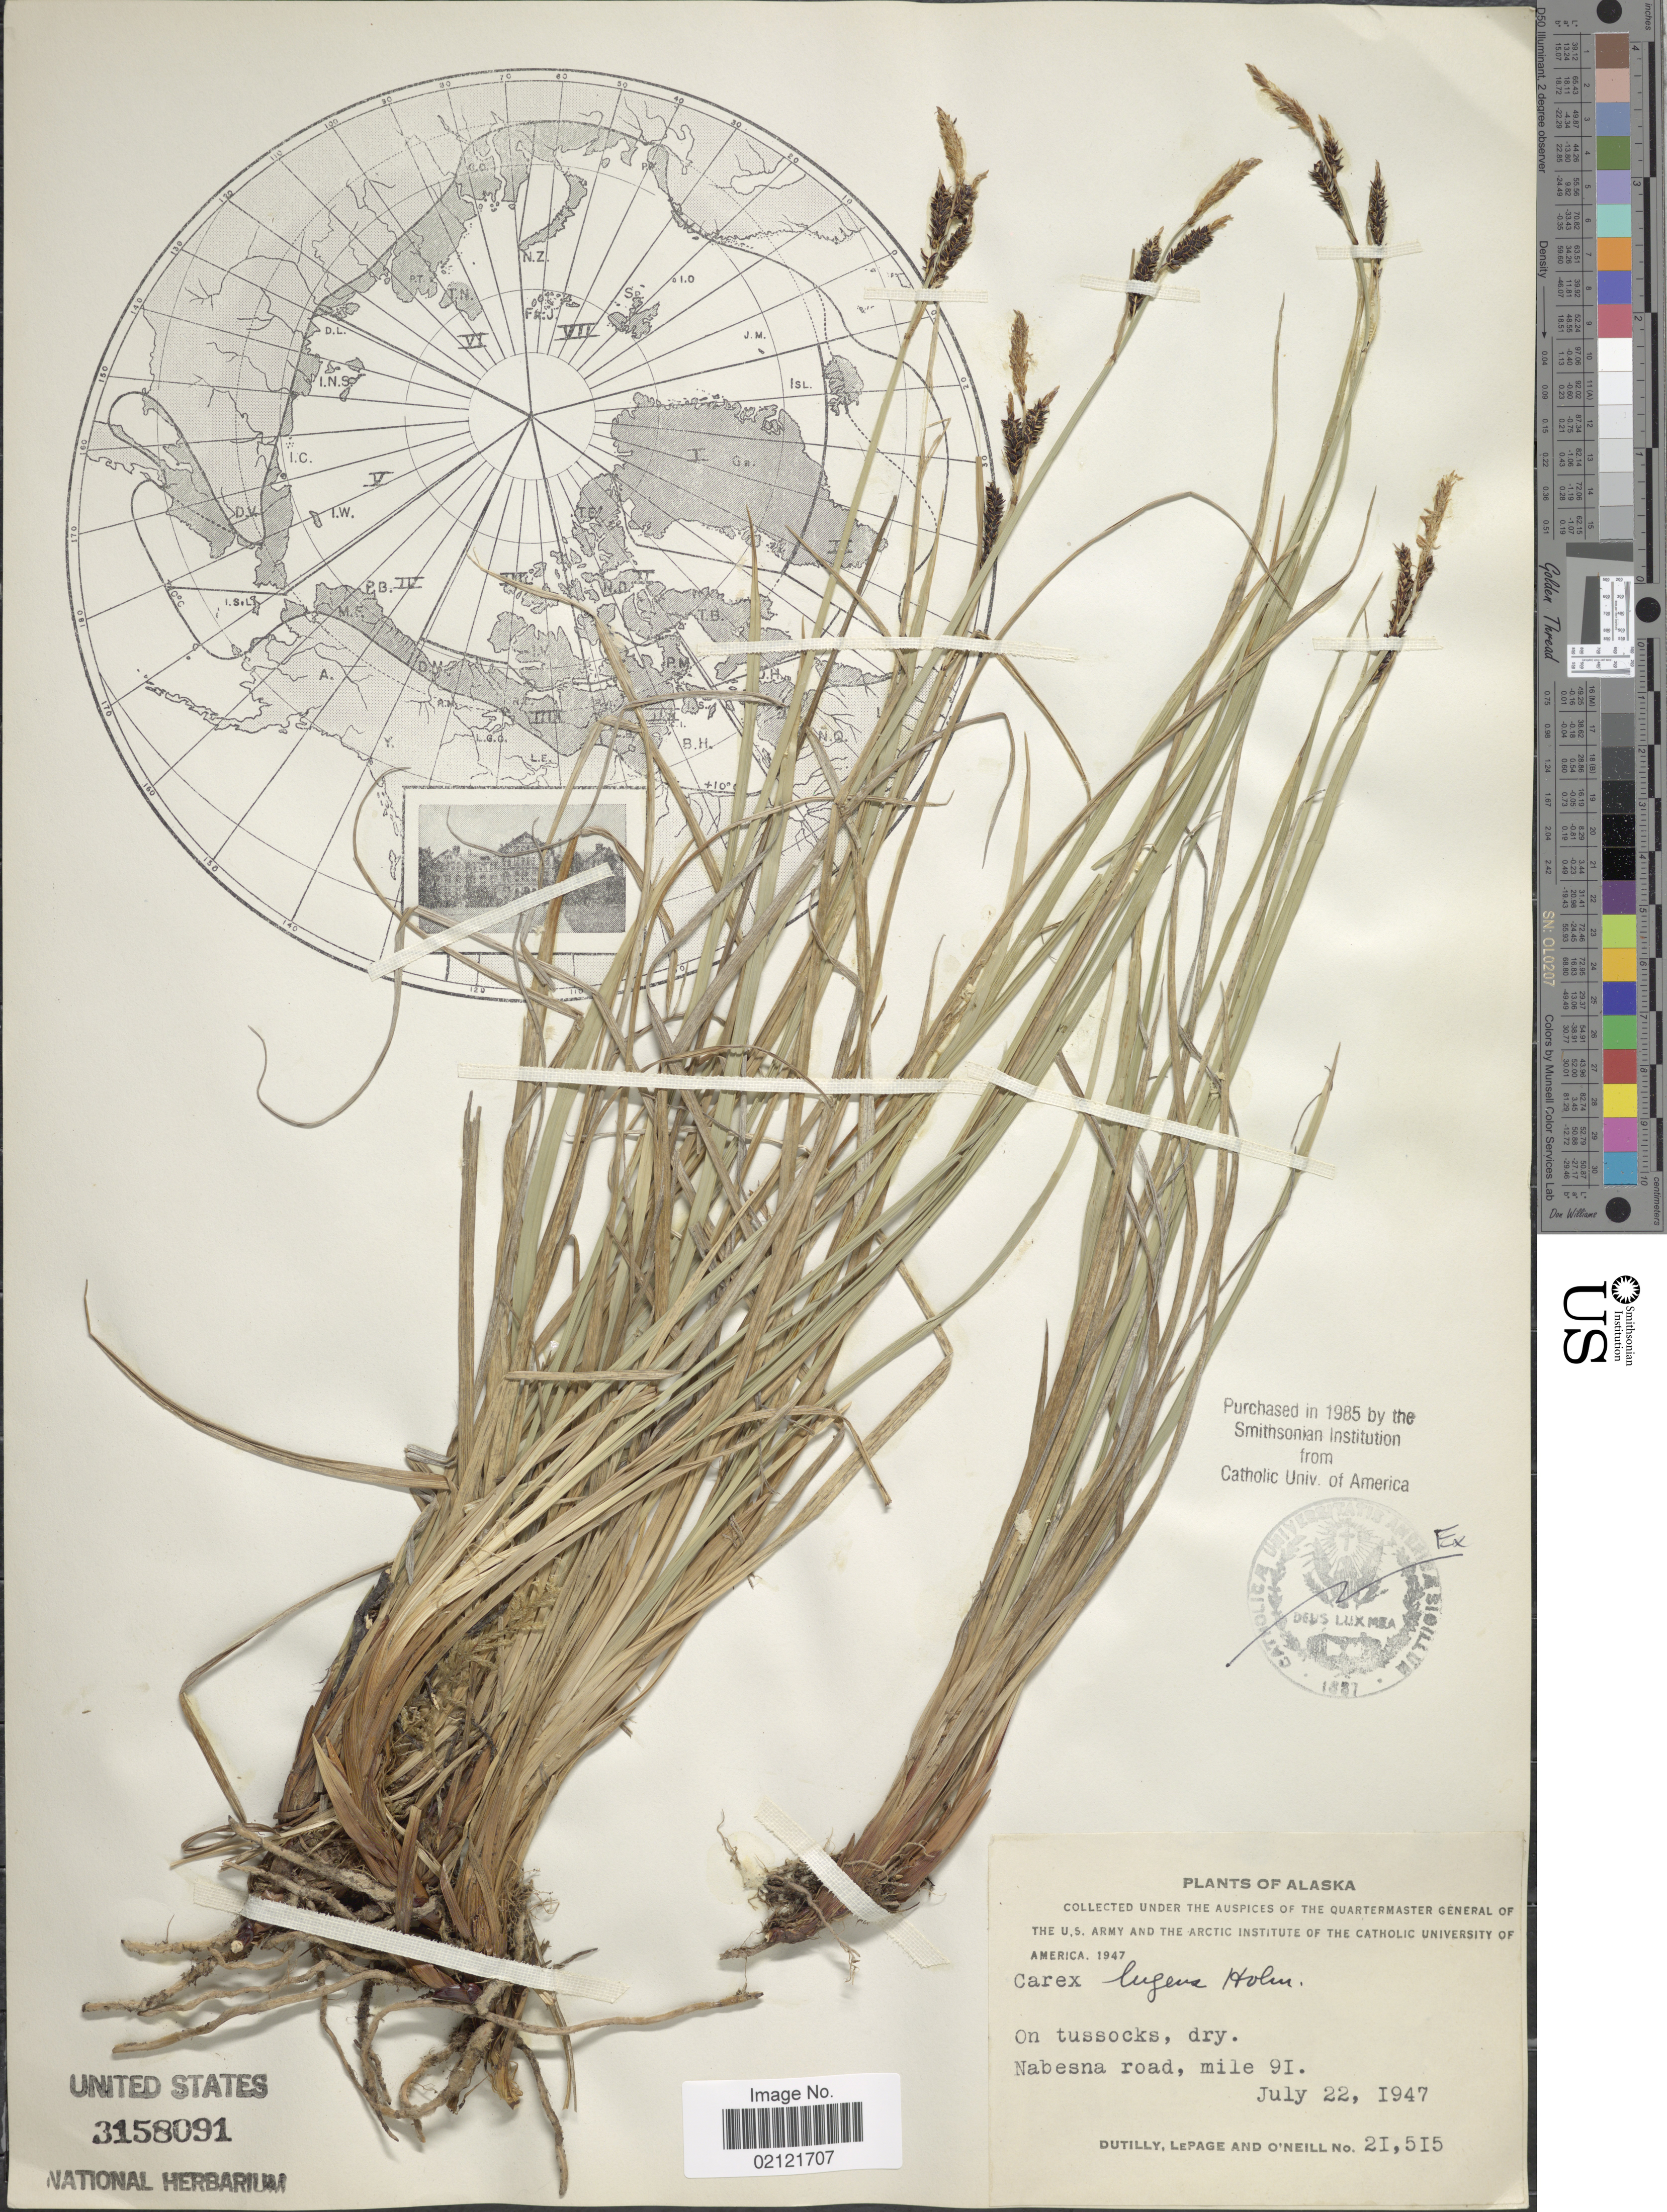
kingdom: Plantae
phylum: Tracheophyta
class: Liliopsida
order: Poales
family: Cyperaceae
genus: Carex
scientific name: Carex bigelowii subsp. lugens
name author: (Holm) T.V. Egorova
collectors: -. Dutilly, -. LePage & O' Neill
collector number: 21515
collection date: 1947-07-22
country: United States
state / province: Alaska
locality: Nabesna Road, mile 91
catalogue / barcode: US 3158091